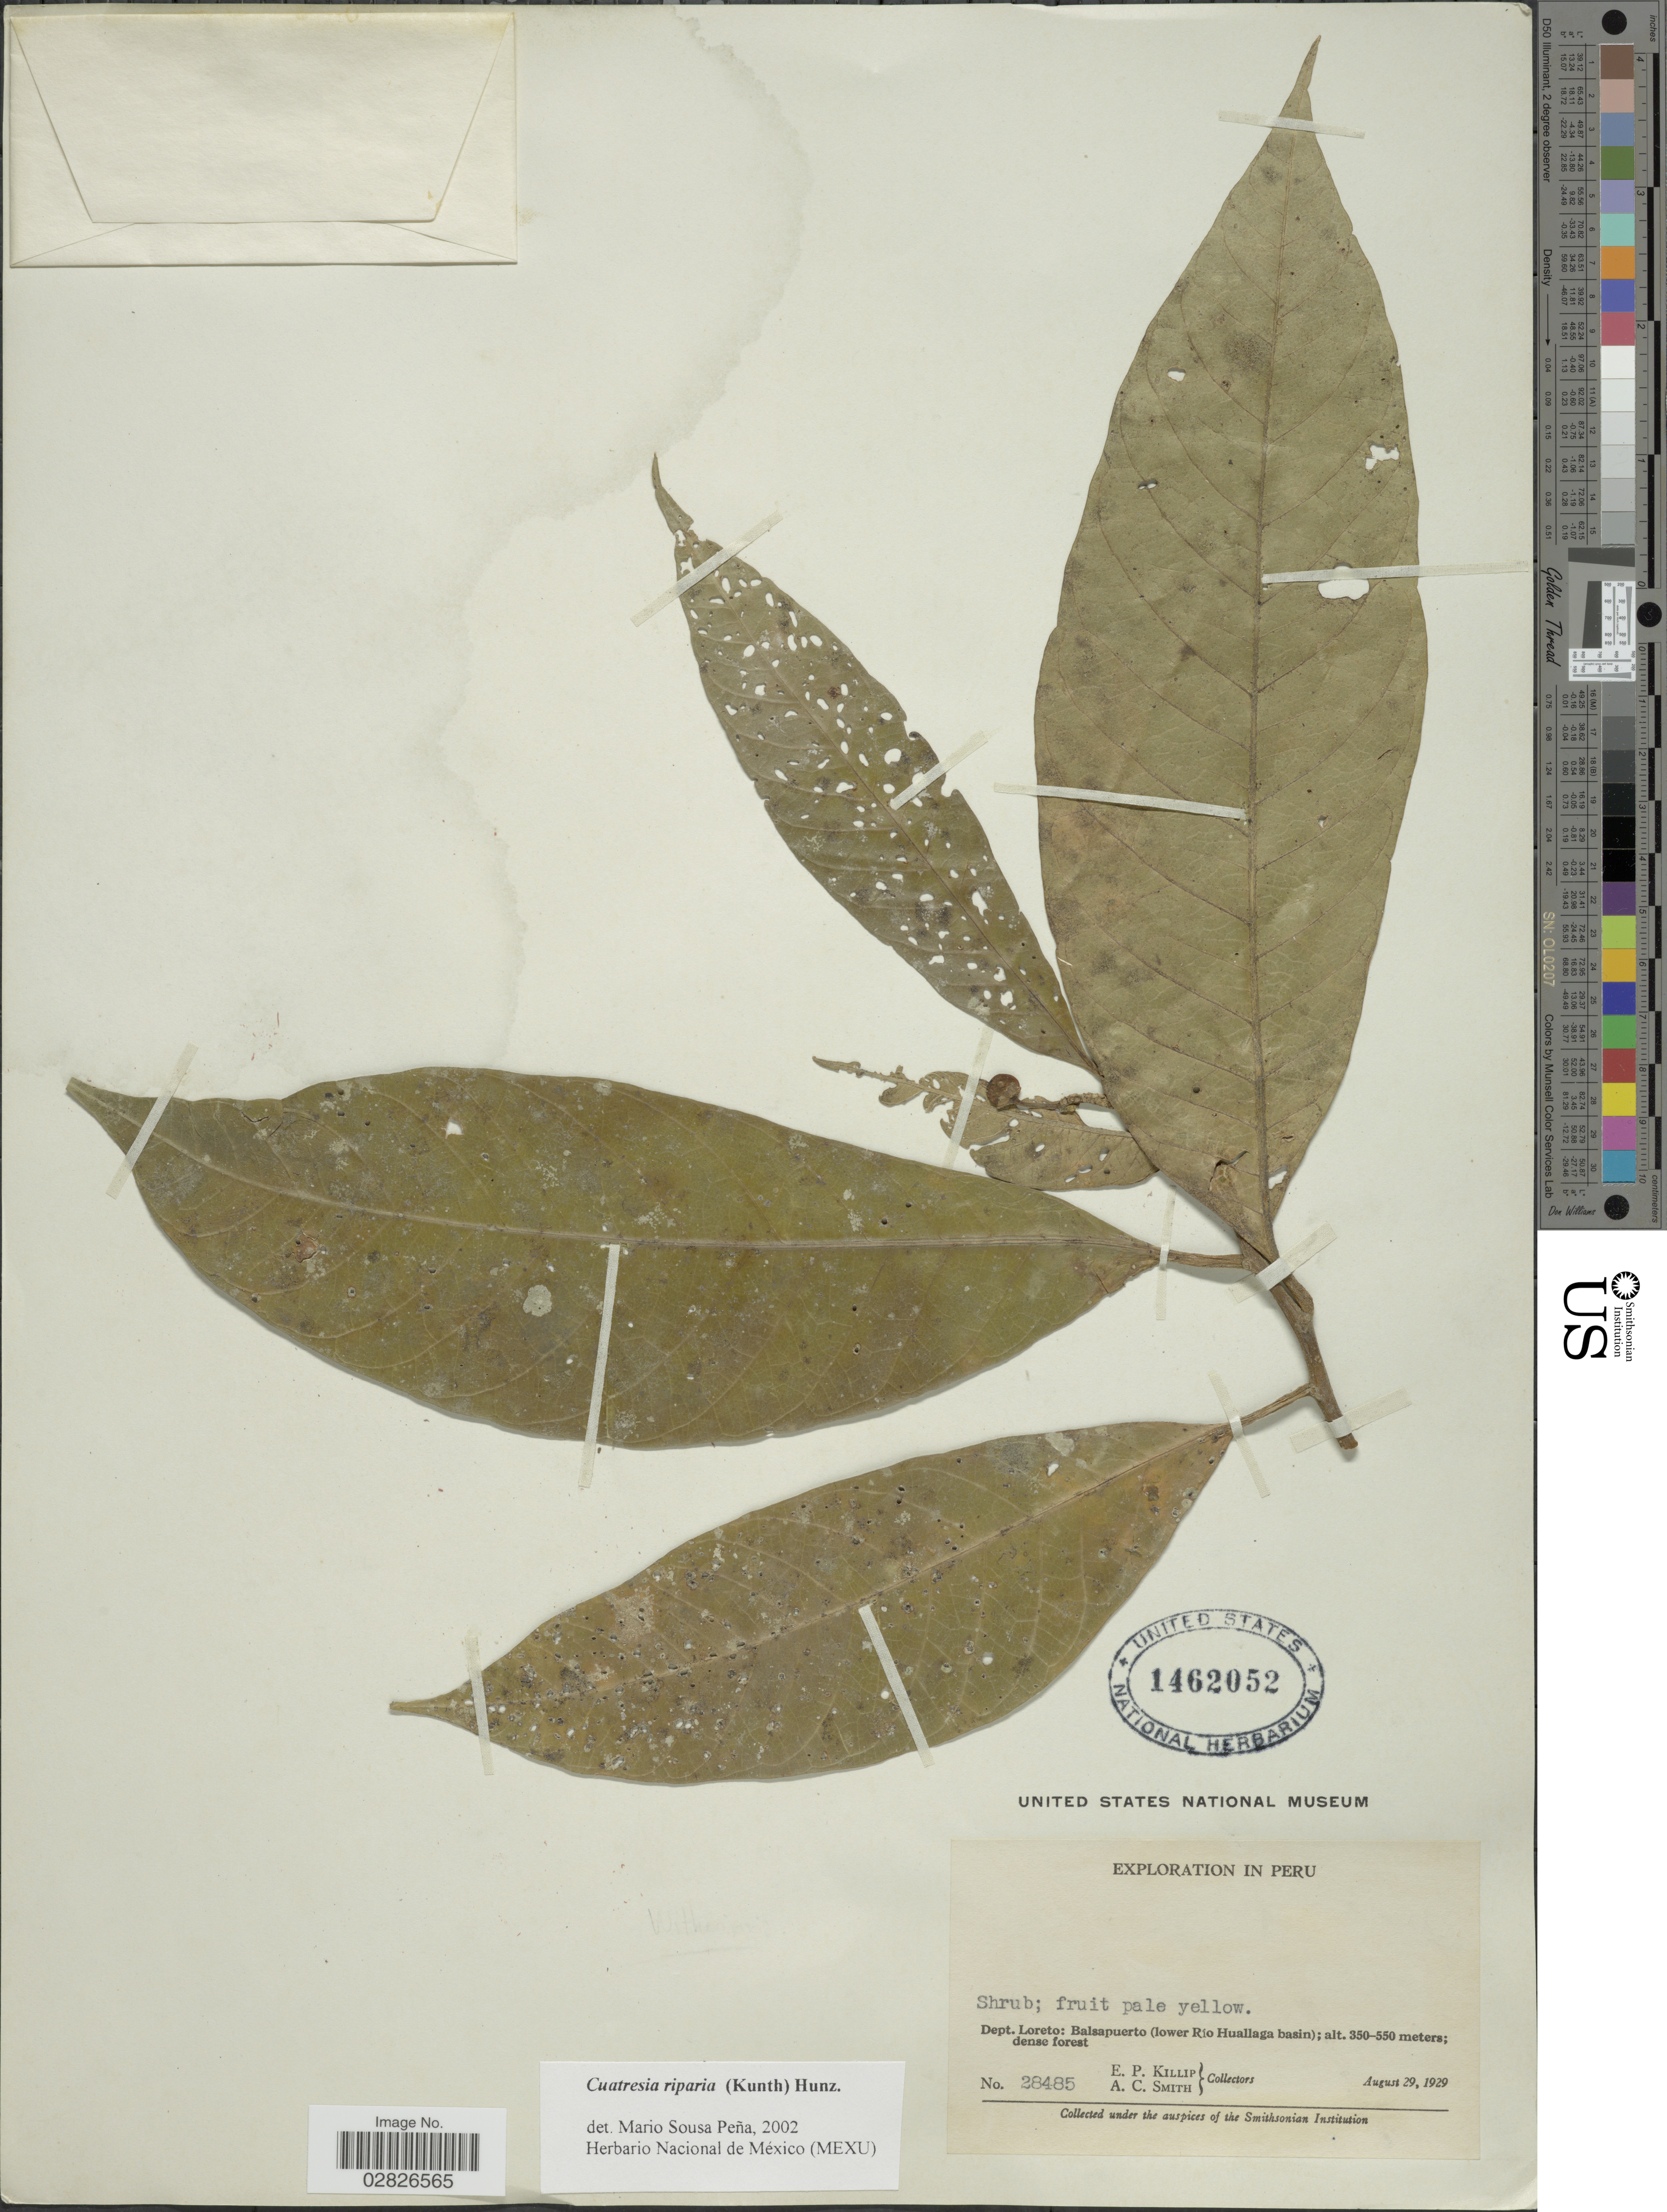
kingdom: Plantae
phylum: Tracheophyta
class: Magnoliopsida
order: Solanales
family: Solanaceae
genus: Cuatresia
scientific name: Cuatresia riparia var. riparia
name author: (Kunth) Hunz.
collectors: E. P. Killip & A. C. Smith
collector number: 28485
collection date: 1929-08-29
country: Peru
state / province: Loreto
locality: Dept. Loreto, Balsapuerto (lower Rio Huallaga basin).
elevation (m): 350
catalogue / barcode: US 1462052